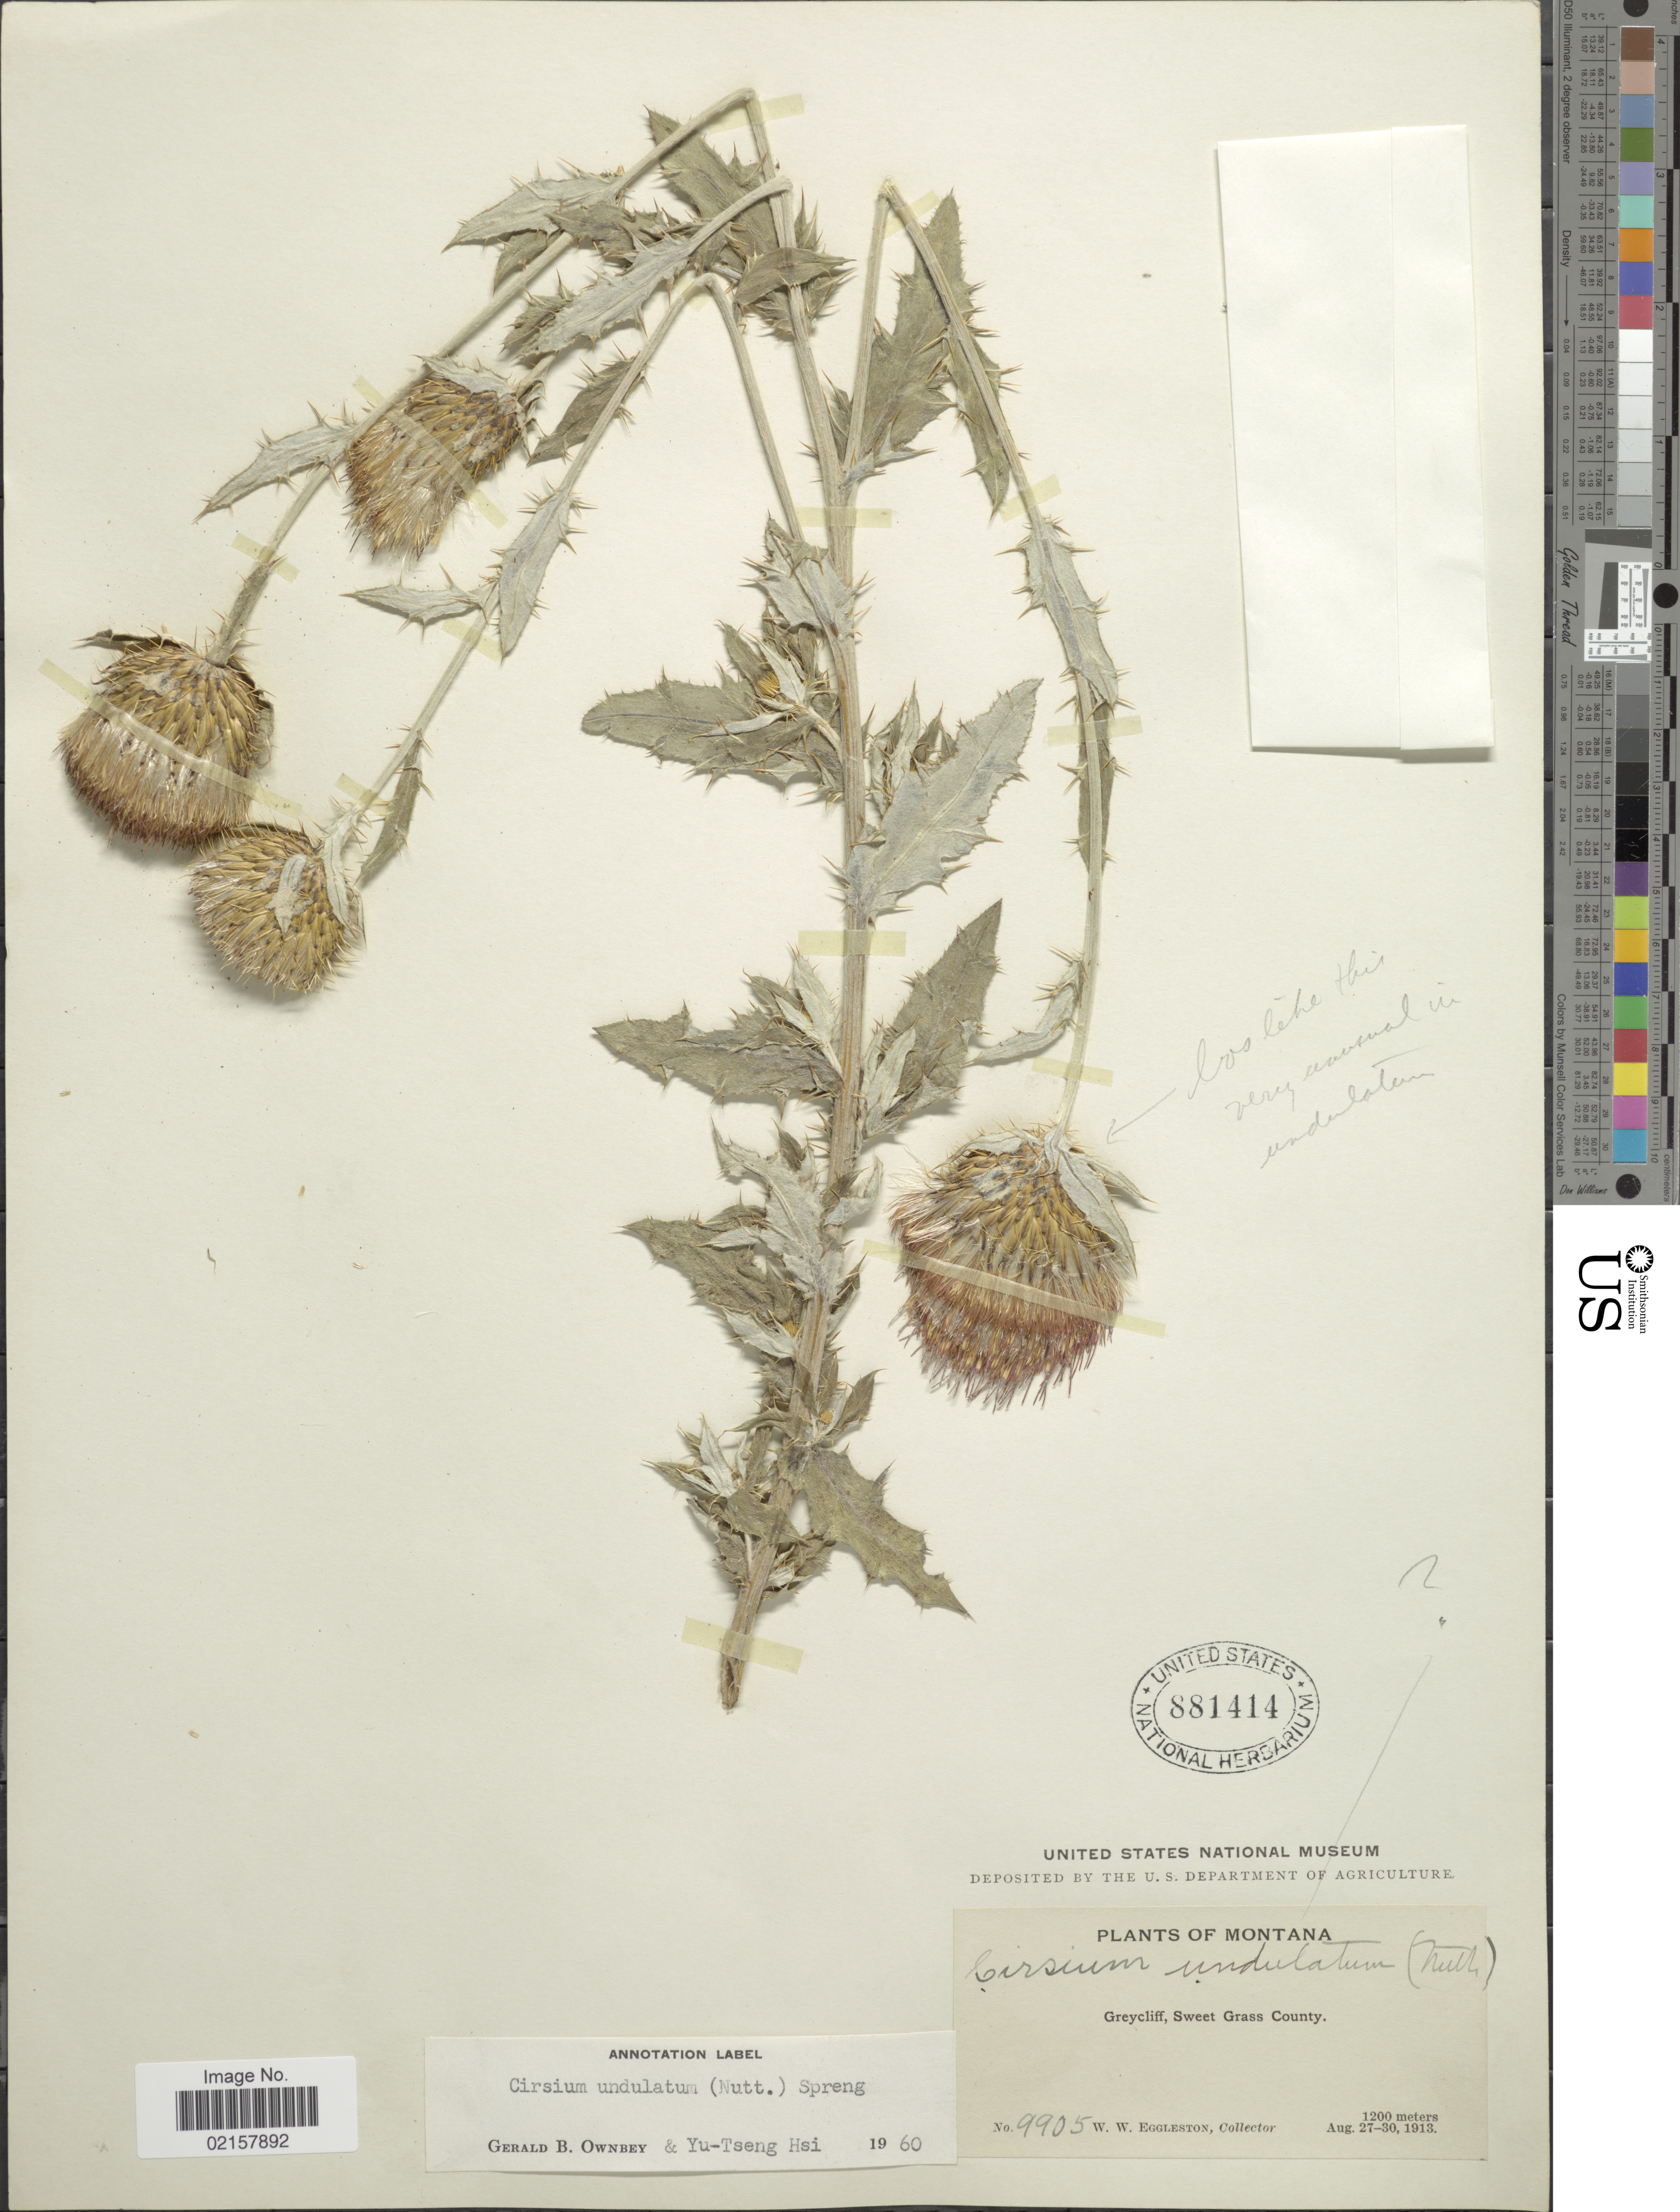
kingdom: Plantae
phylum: Tracheophyta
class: Magnoliopsida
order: Asterales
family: Asteraceae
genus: Cirsium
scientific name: Cirsium undulatum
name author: (Nutt.) Spreng.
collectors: W. W. Eggleston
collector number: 9905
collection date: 1913-08-27/1913-08-30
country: United States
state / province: Montana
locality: Greycliff, Sweet Grass County.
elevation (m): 1200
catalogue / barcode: US 881414